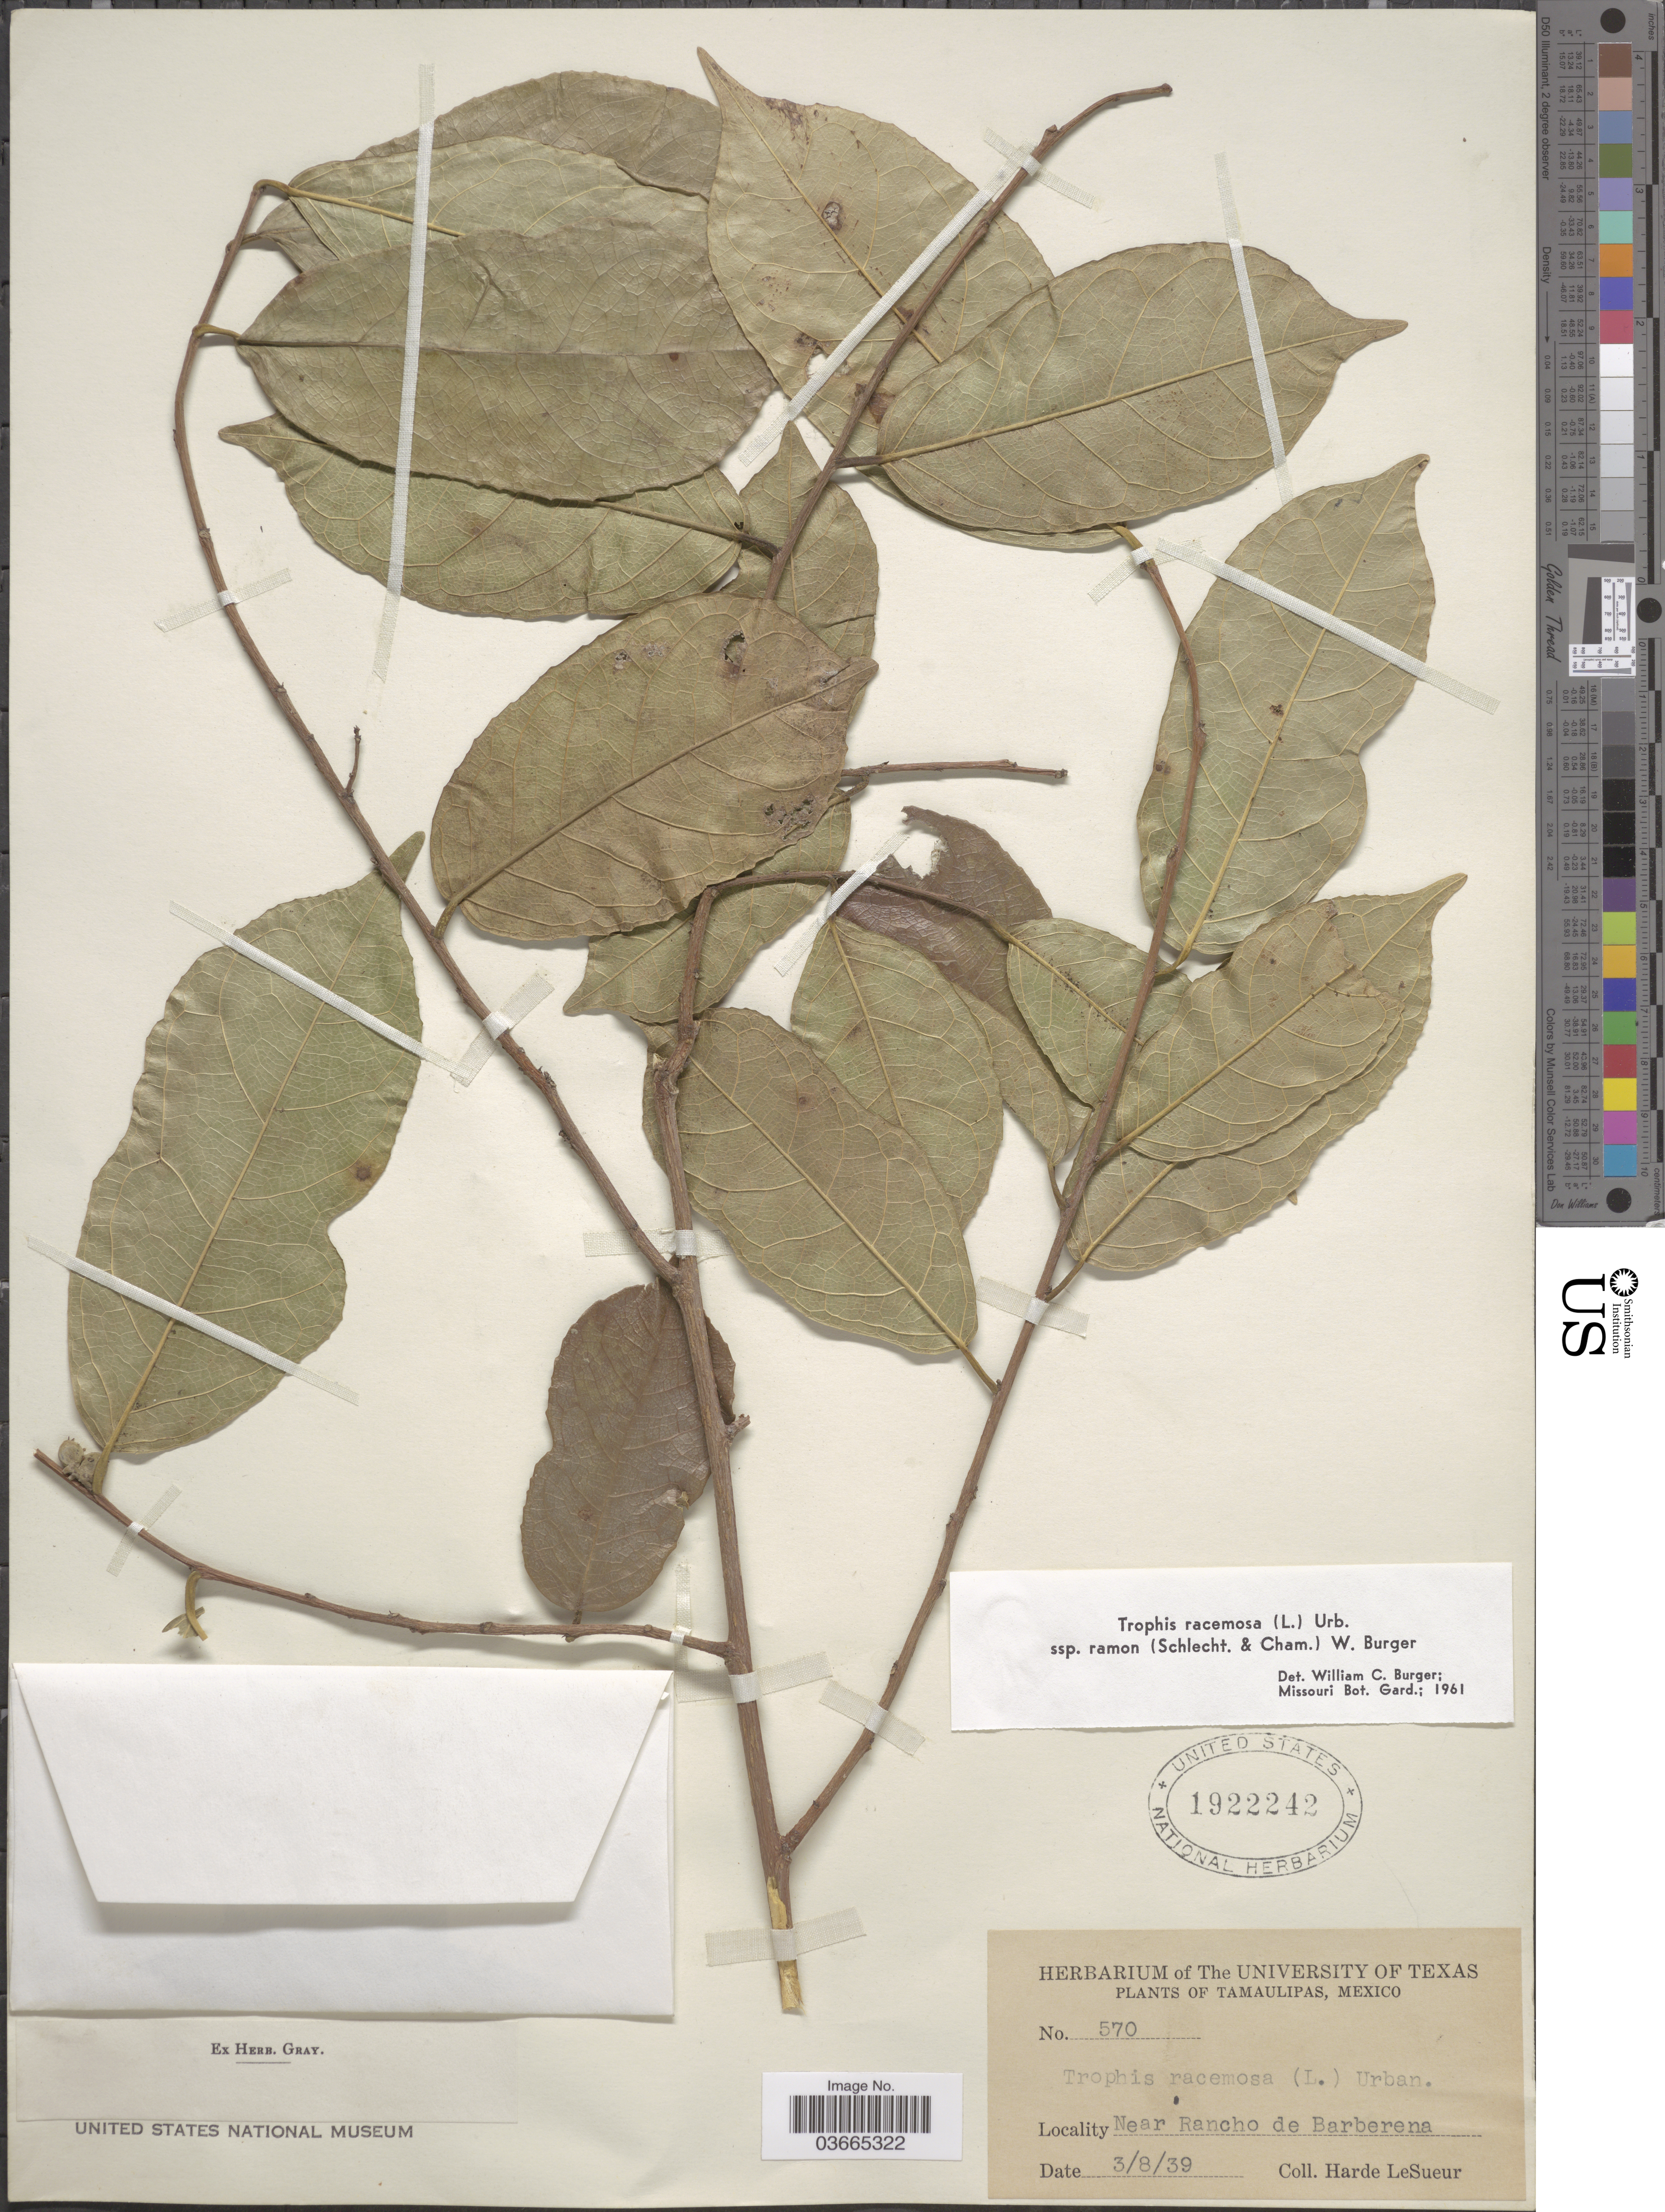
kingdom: Plantae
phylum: Tracheophyta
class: Magnoliopsida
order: Rosales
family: Moraceae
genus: Trophis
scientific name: Trophis racemosa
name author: (L.) Urb.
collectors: H. LeSueur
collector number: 570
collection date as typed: Transcribed d/m/y: 3/8/39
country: Mexico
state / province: Tamaulipas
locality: Near Rancho de Barberena.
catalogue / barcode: US 1922242